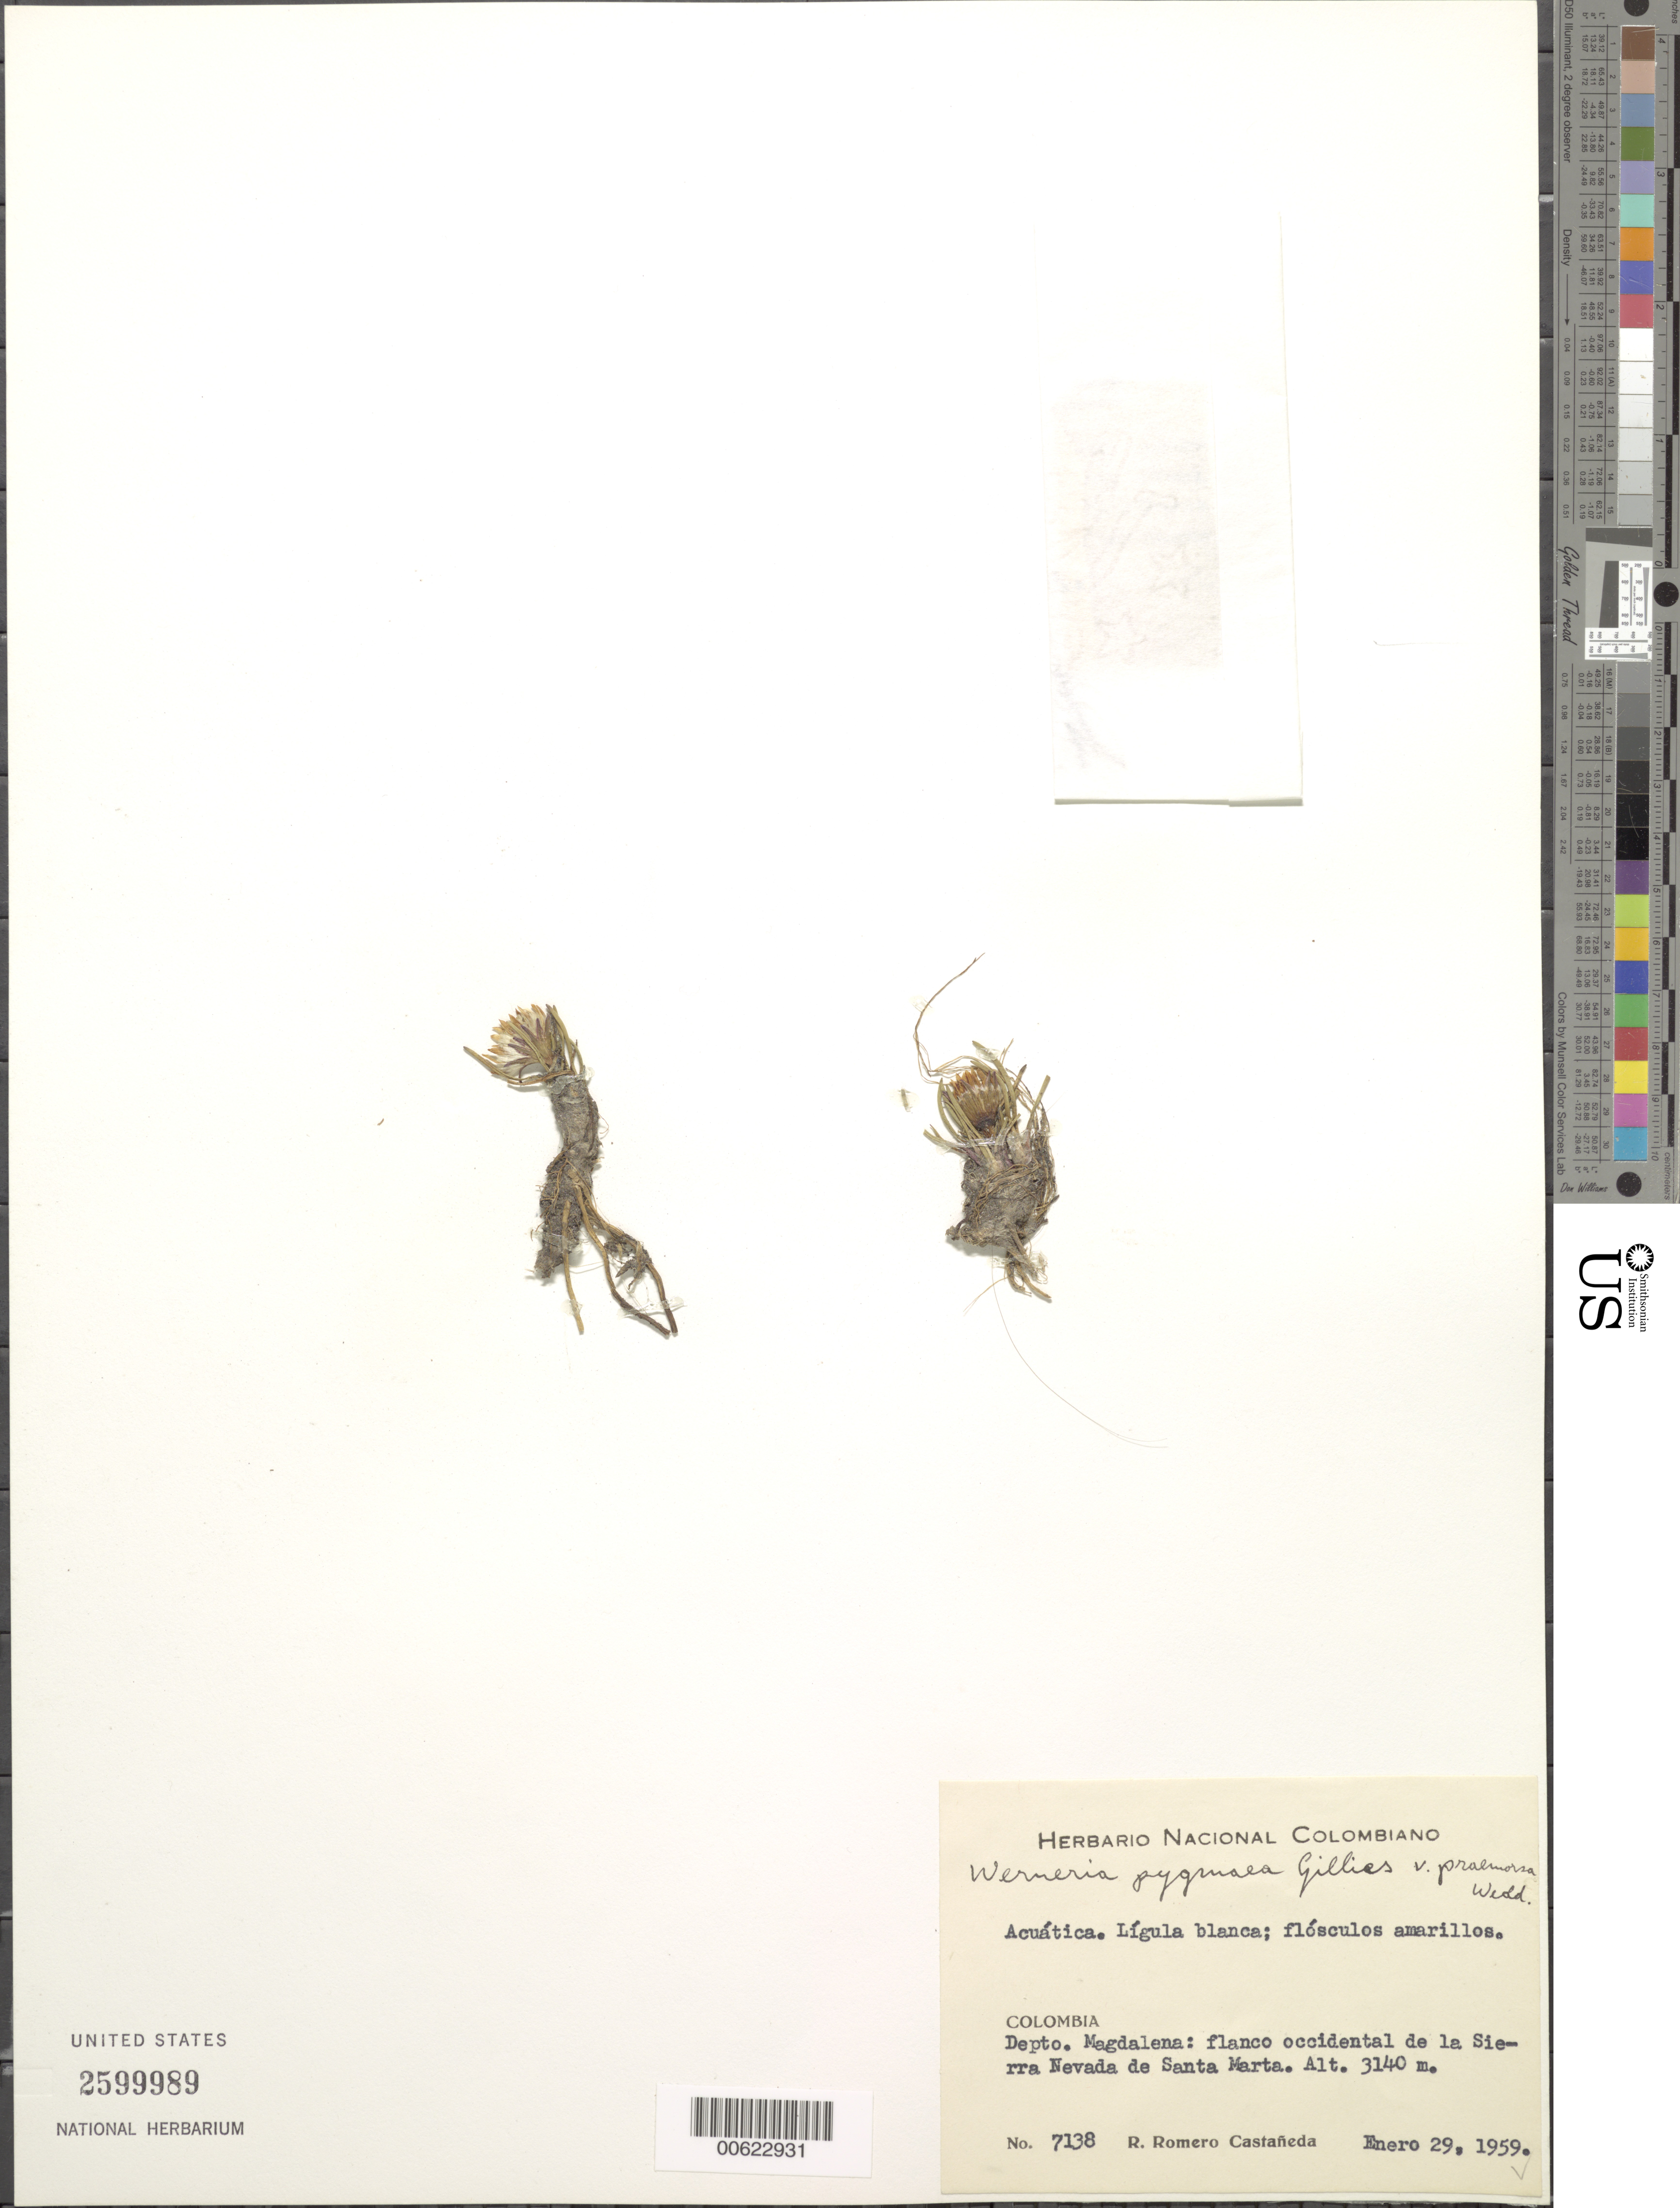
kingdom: Plantae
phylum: Tracheophyta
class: Magnoliopsida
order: Asterales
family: Asteraceae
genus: Werneria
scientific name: Werneria pygmaea complex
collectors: R. Romero Castañeda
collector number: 7138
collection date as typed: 29-Jan-59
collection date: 1959-01-29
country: Colombia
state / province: Magdalena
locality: Sierra Nevada de Santa Marta, flanco occidental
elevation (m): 3140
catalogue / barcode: US 2599989